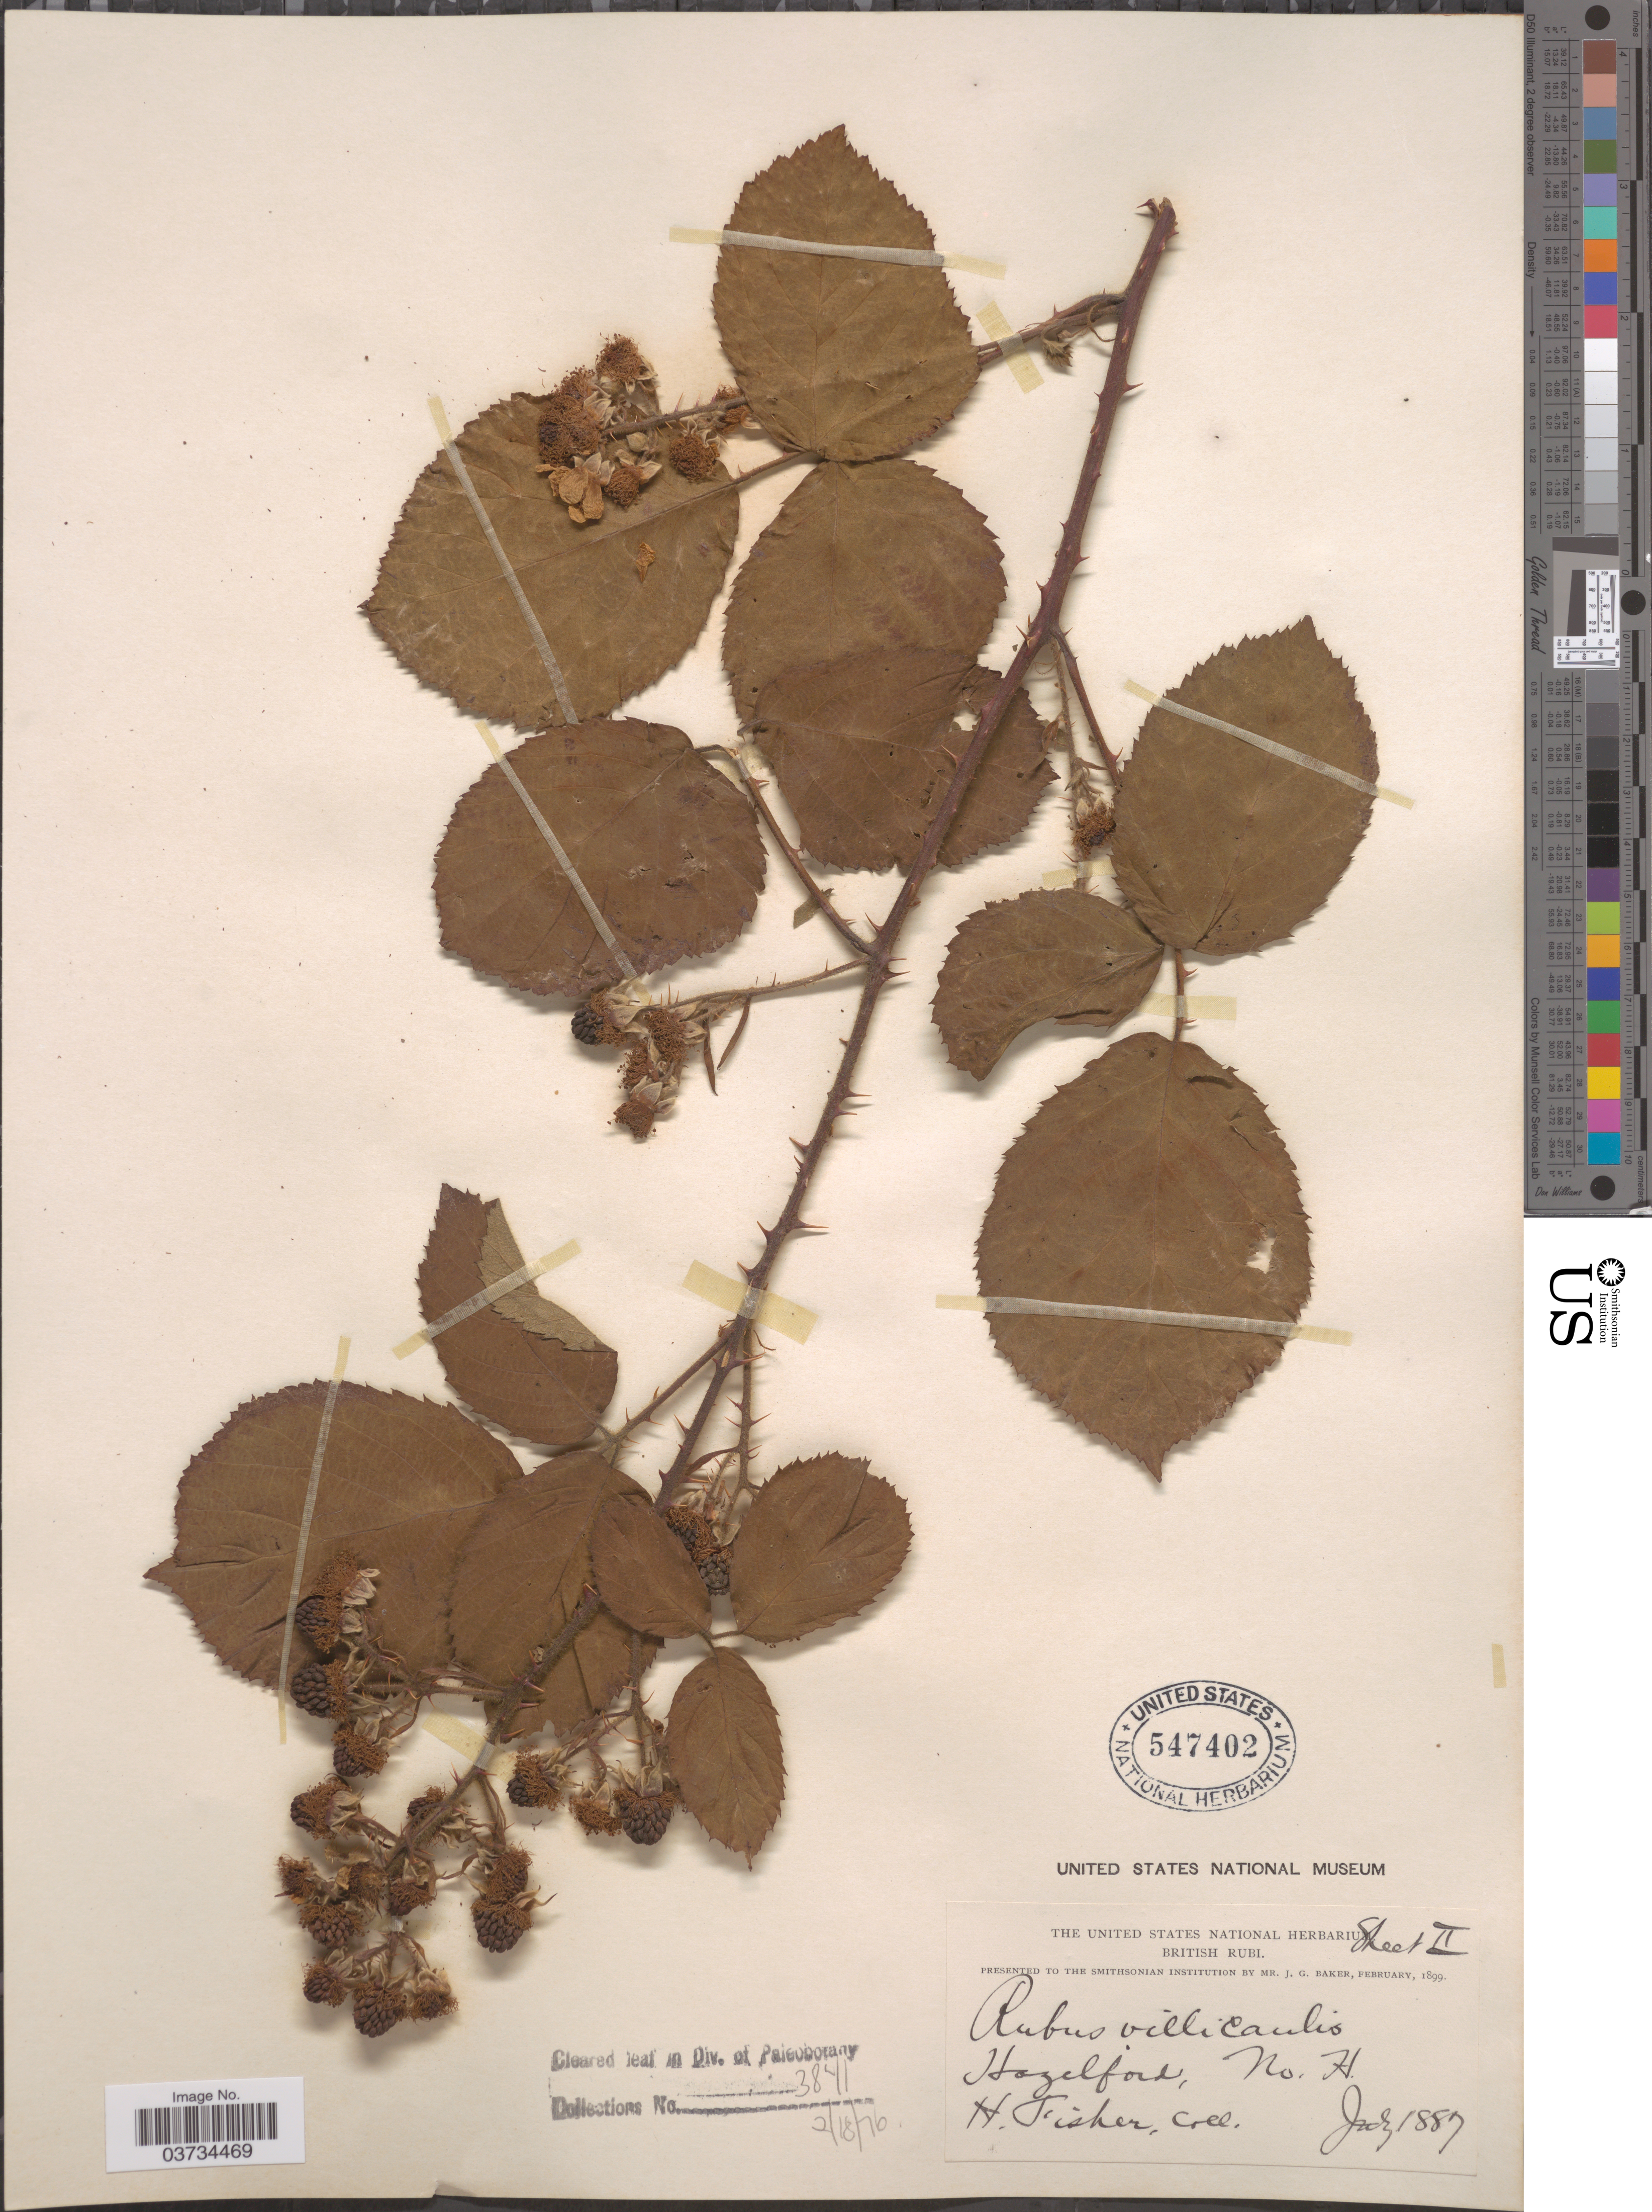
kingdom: Plantae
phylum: Tracheophyta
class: Magnoliopsida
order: Rosales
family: Rosaceae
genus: Rubus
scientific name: Rubus gracilis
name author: Roxb.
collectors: H. H. Fisher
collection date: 1887-07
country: United Kingdom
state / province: England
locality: Hazelford, Notts.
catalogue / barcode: US 547402